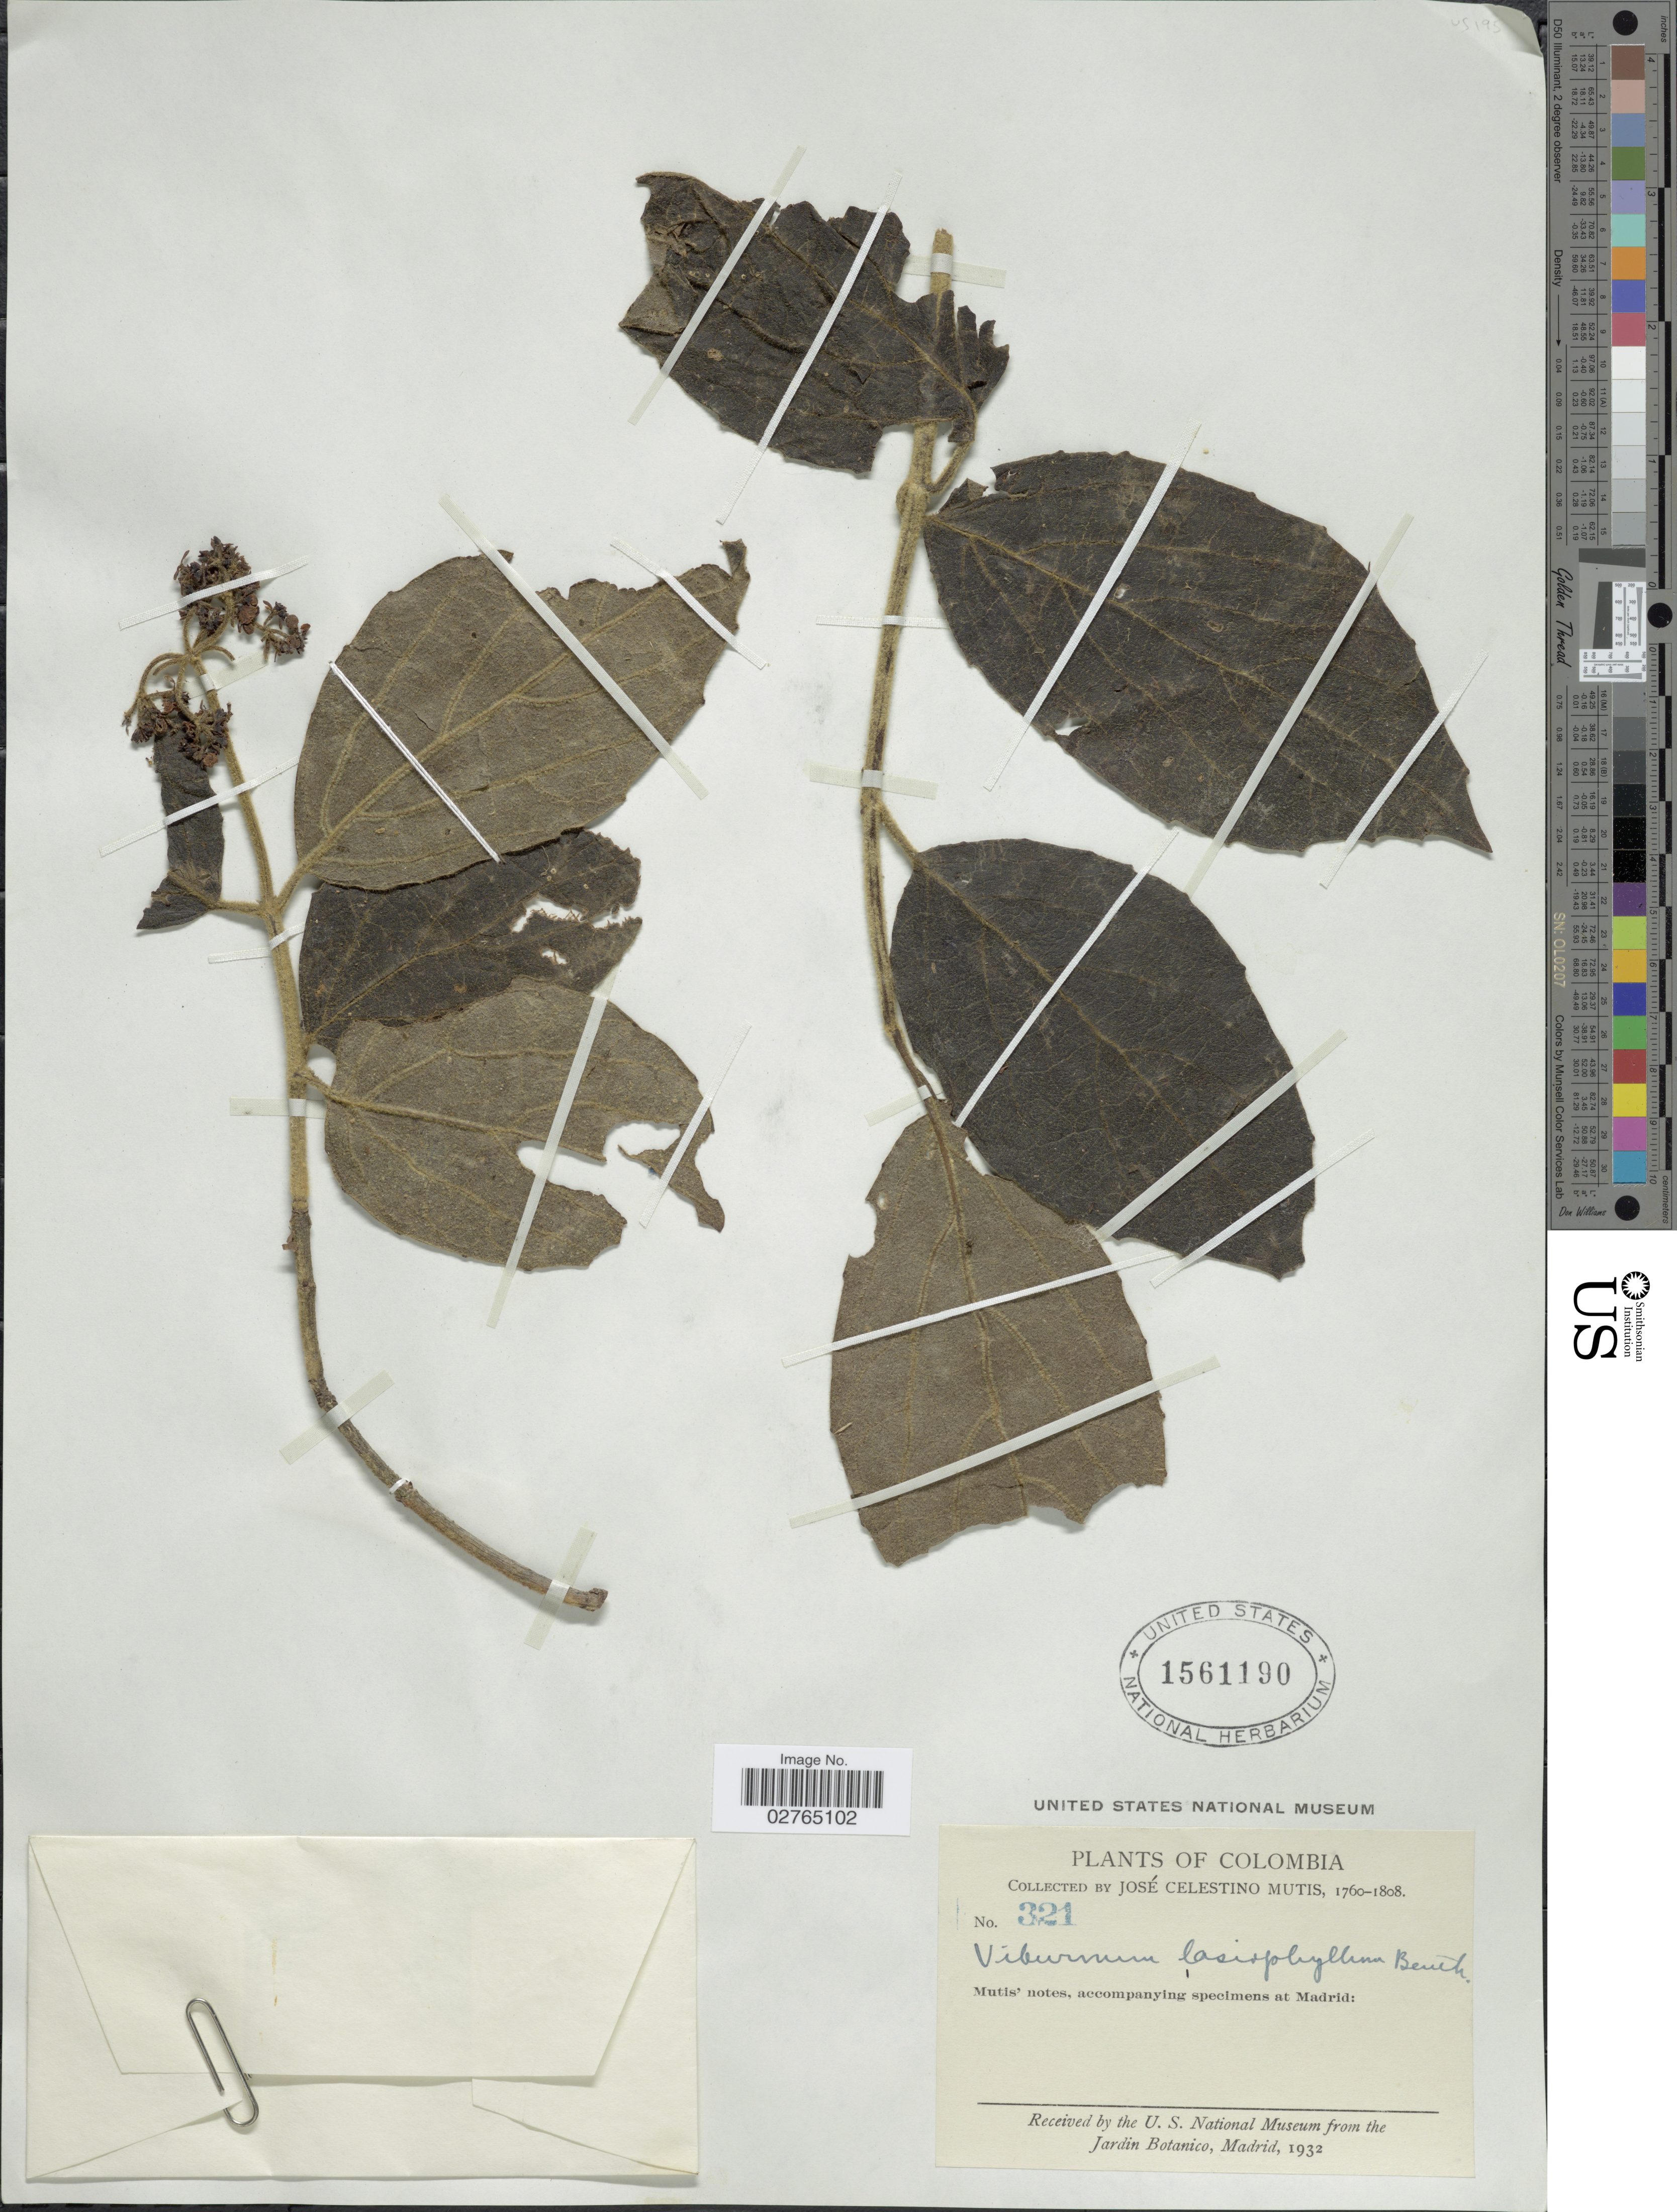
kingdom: Plantae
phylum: Tracheophyta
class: Magnoliopsida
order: Dipsacales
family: Viburnaceae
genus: Viburnum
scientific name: Viburnum lasiophyllum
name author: Benth.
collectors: J. C. B. Mutis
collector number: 321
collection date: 1760/1808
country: Colombia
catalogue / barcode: US 1561190